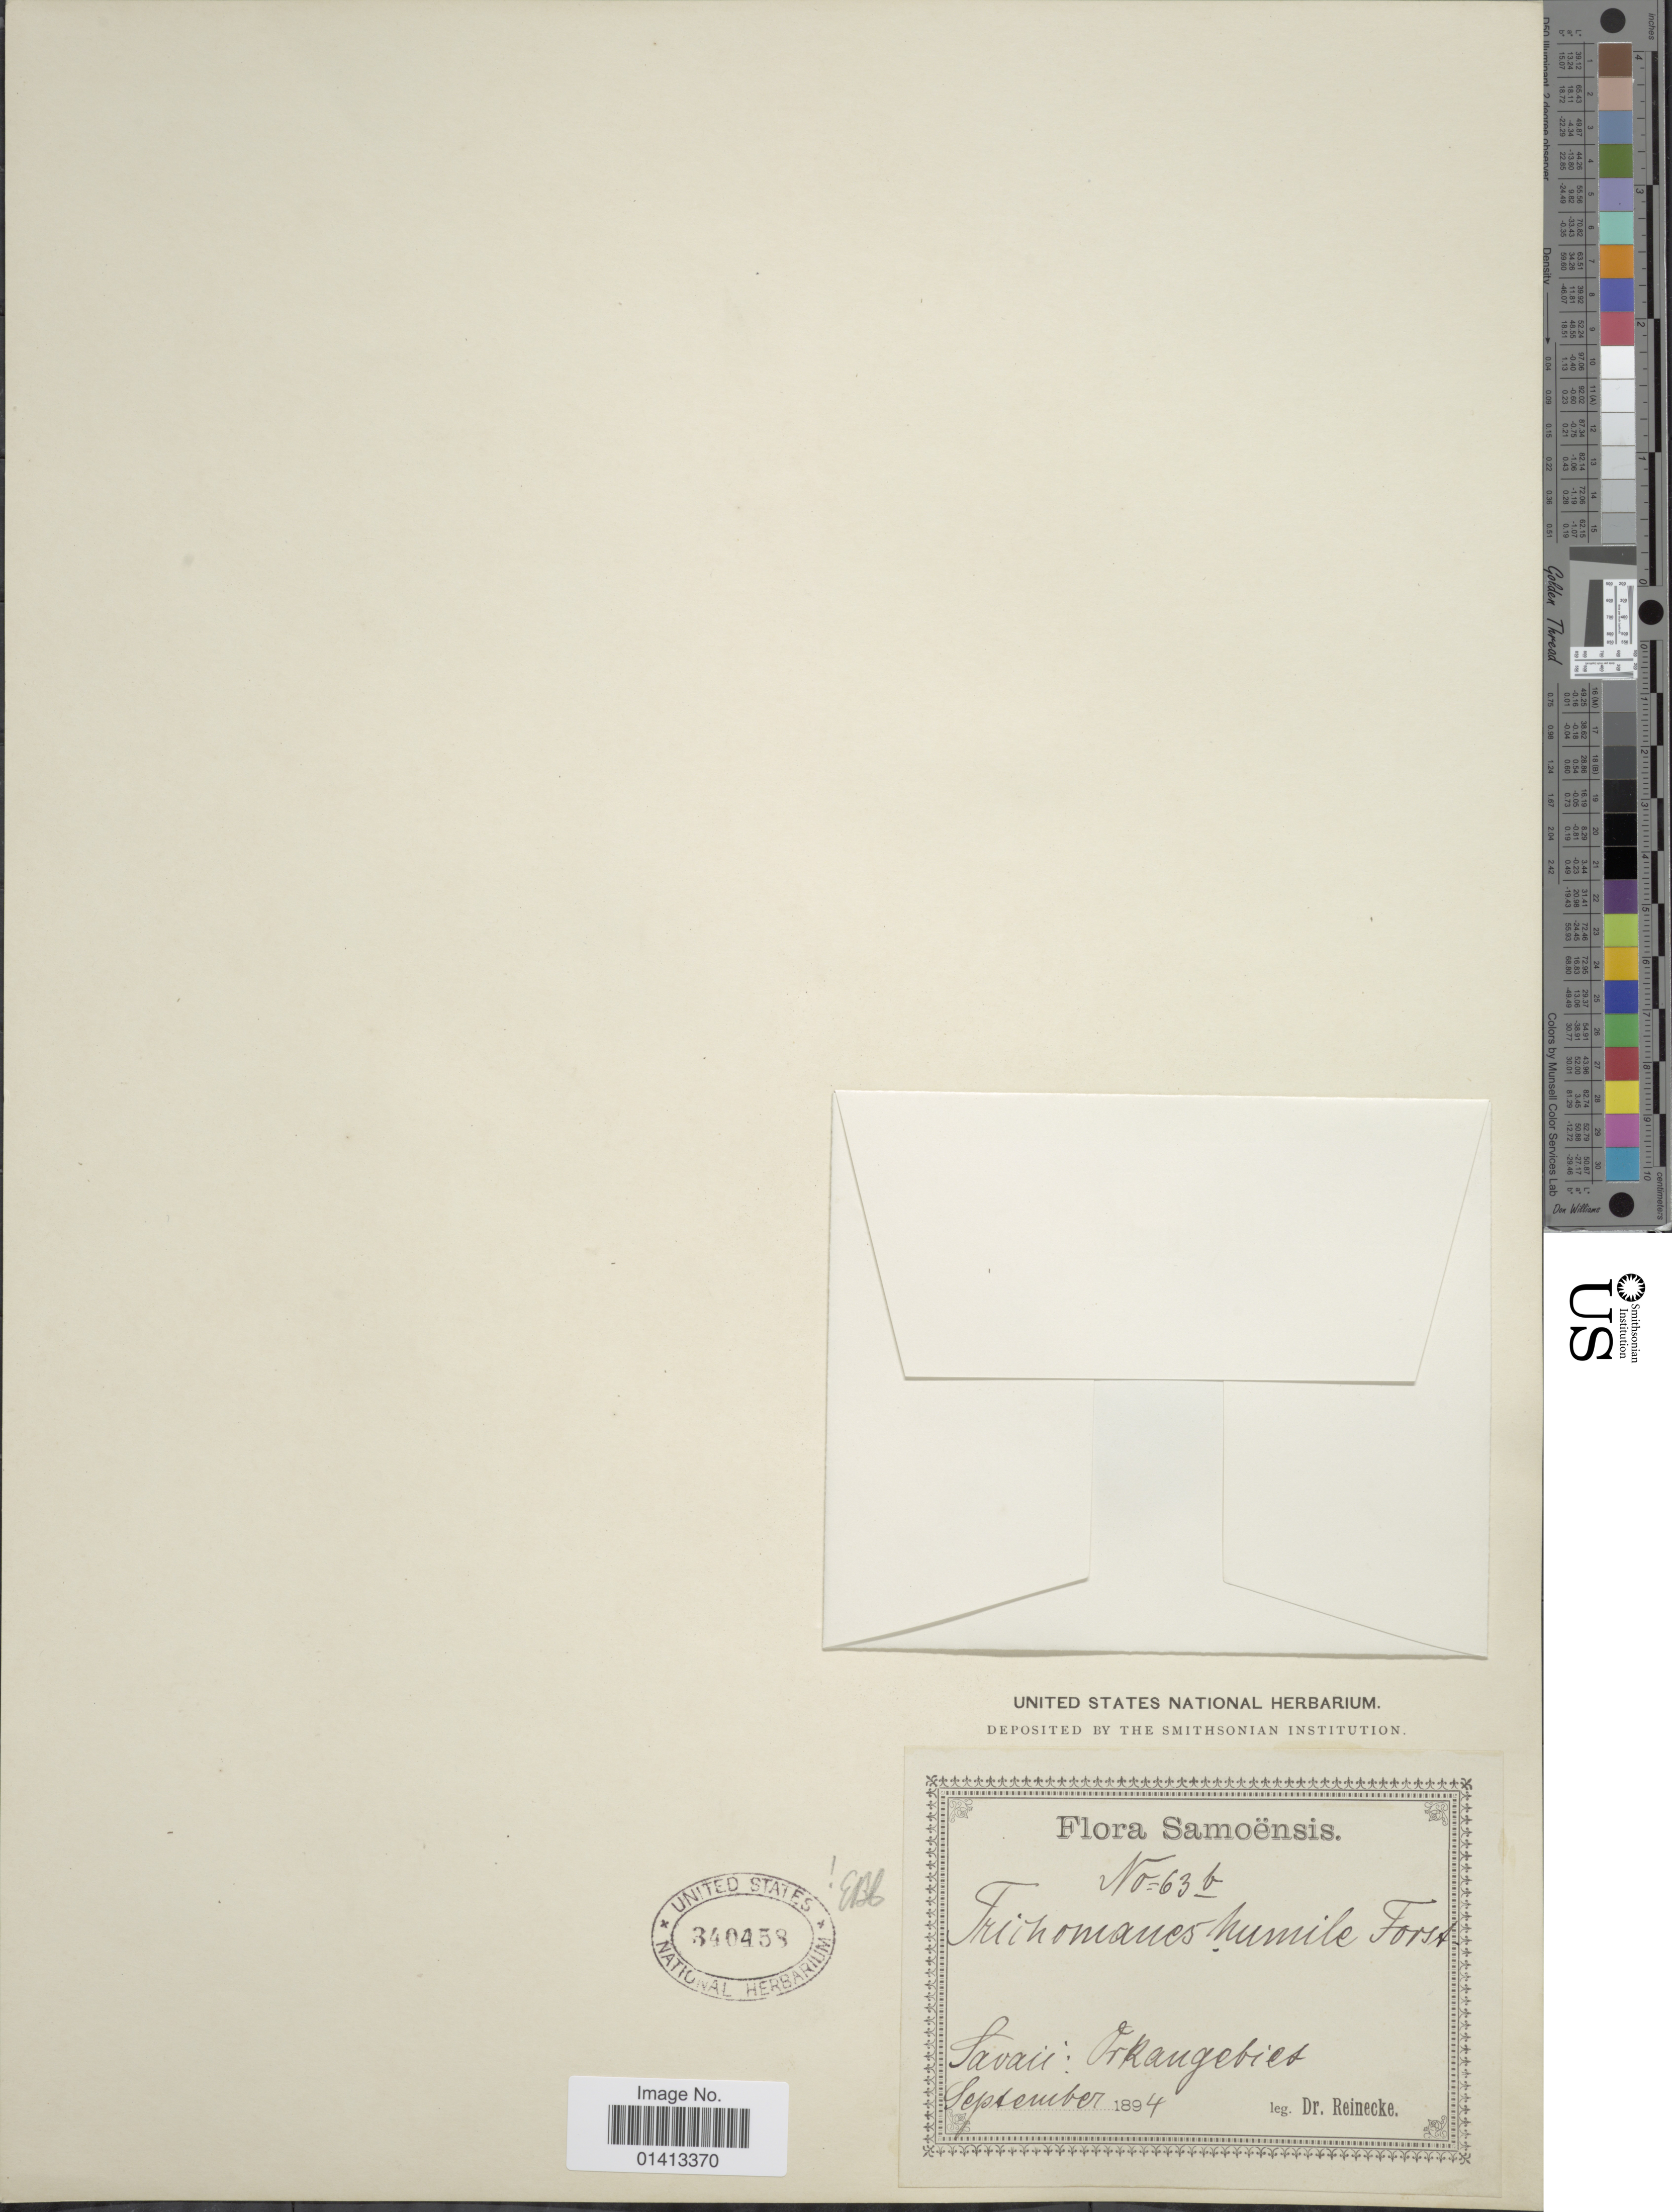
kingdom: Plantae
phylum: Tracheophyta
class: Polypodiopsida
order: Hymenophyllales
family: Hymenophyllaceae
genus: Crepidomanes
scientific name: Crepidomanes humilis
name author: (G. Forst.) Bosch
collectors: -- Reinecke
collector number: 63b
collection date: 1894-09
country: Samoa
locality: Samoënsis, Savai: orkangebiet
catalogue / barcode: US 340458